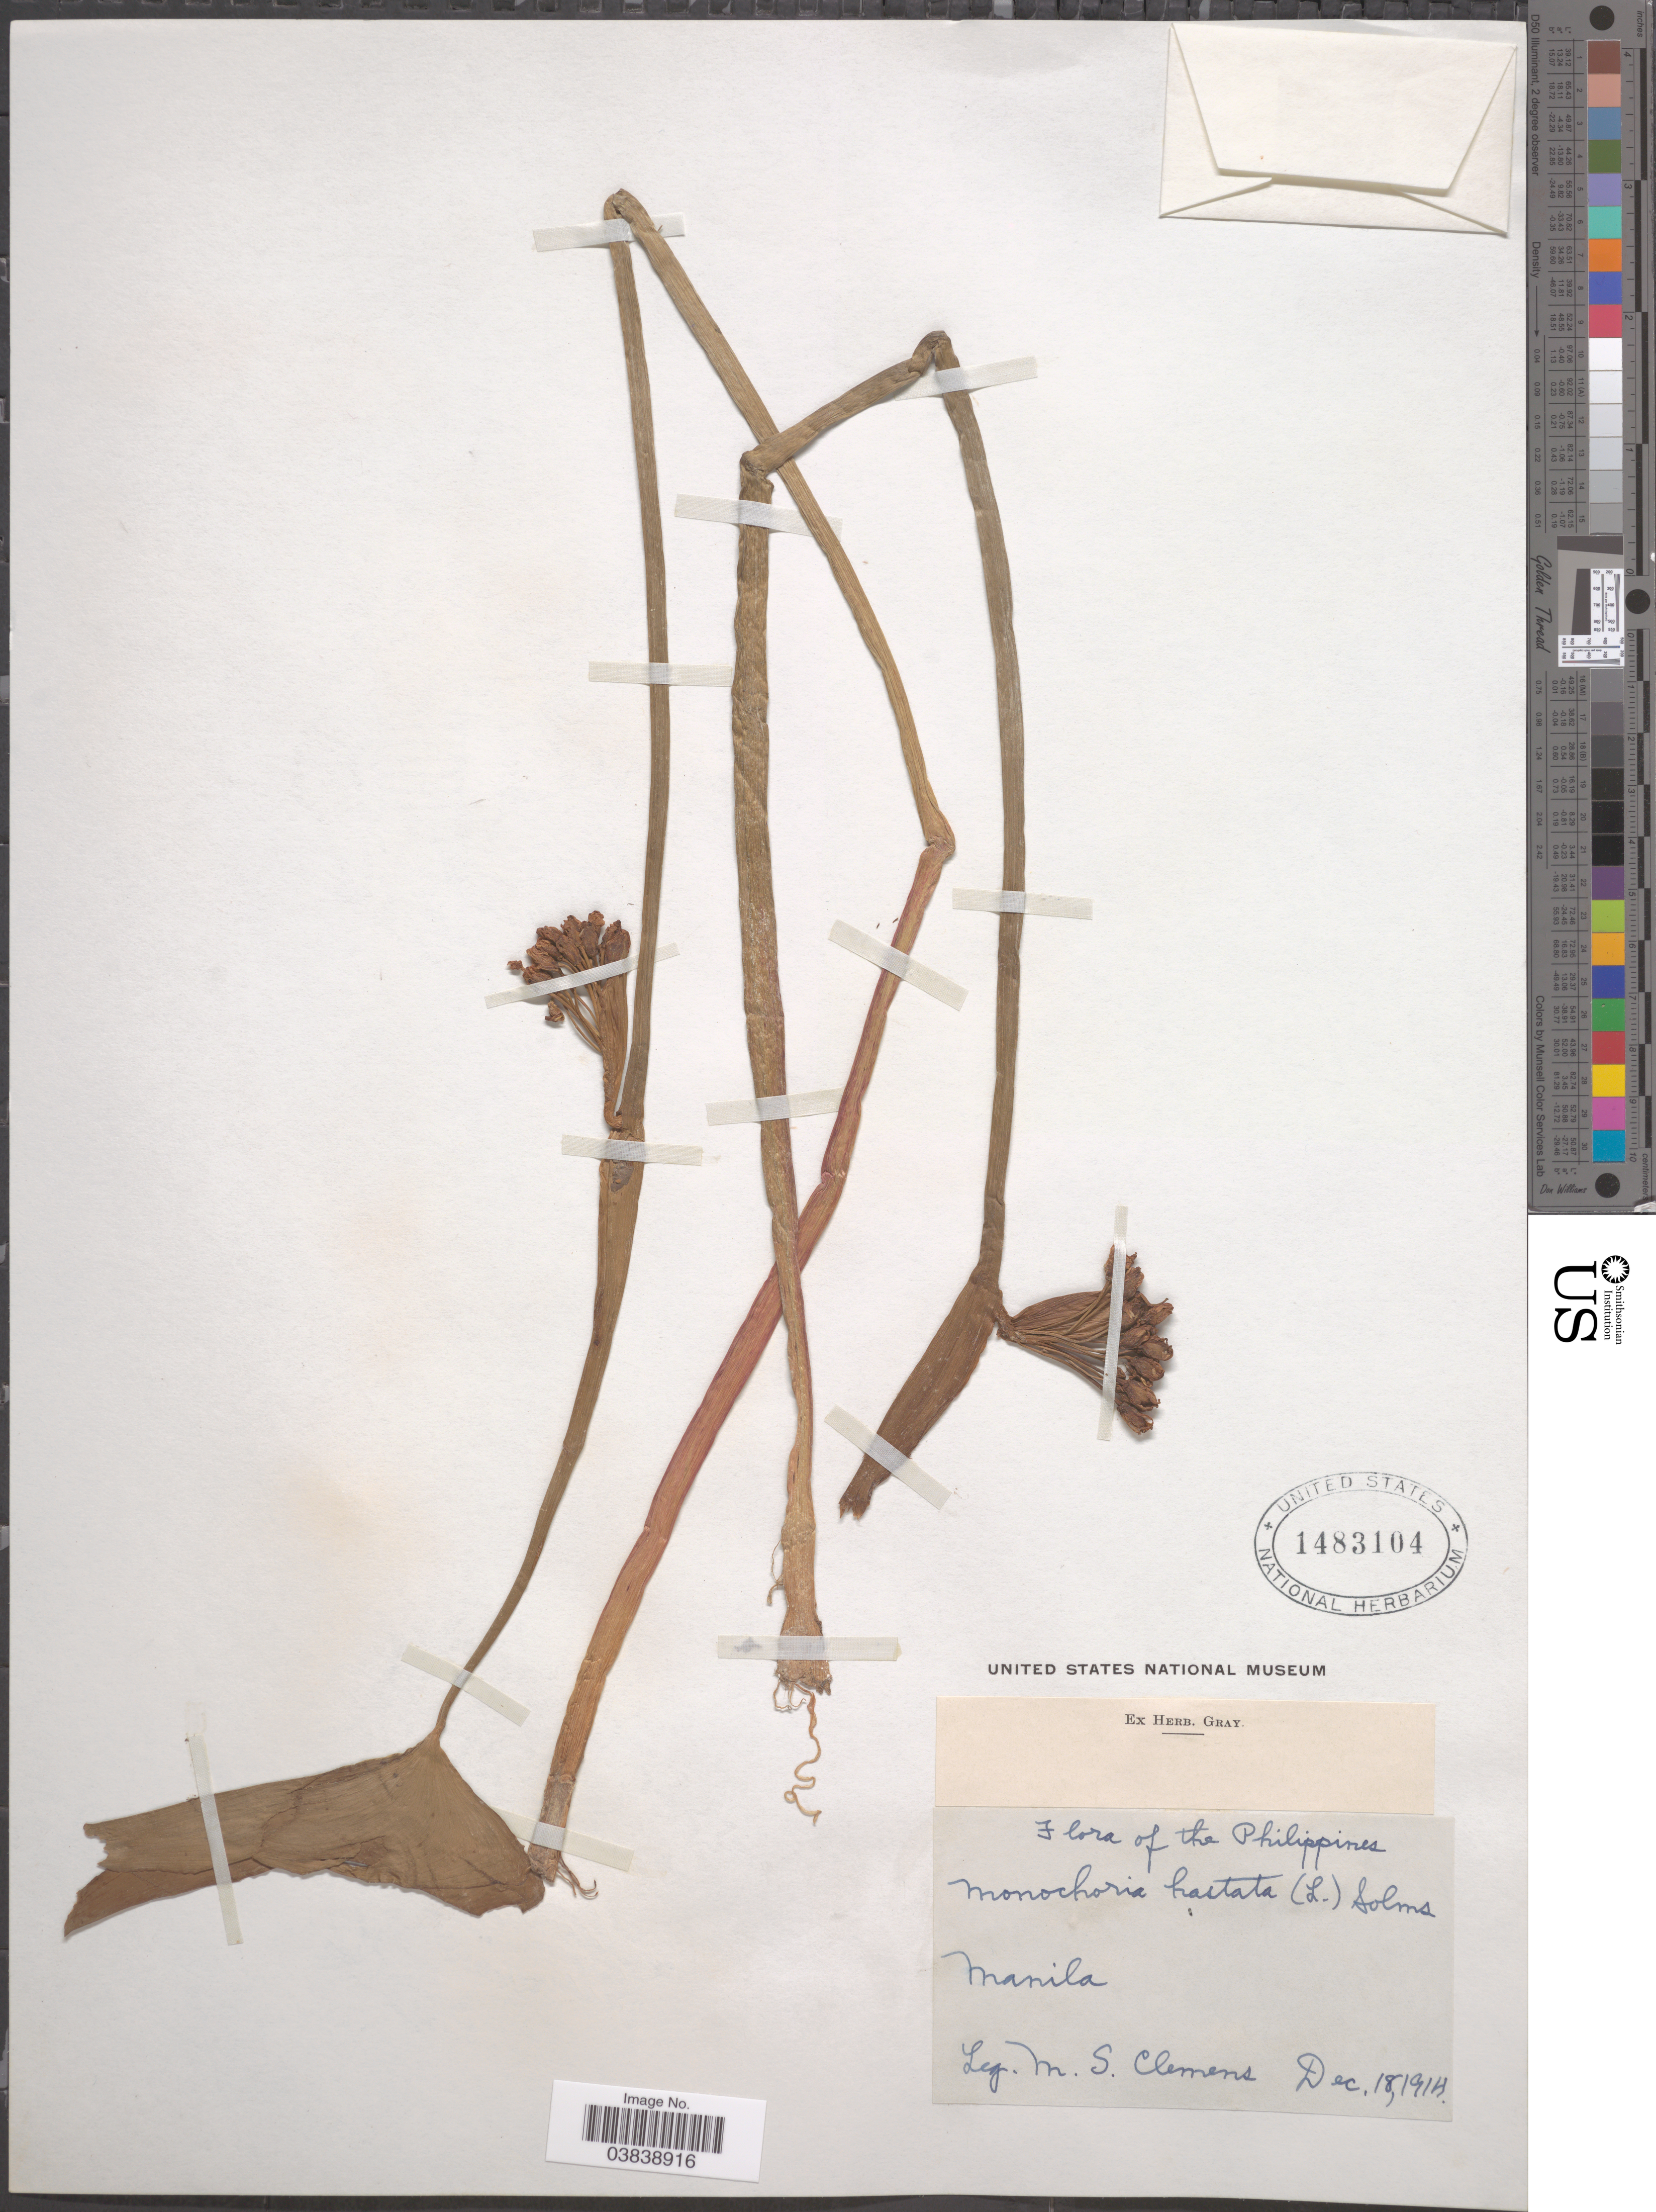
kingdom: Plantae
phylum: Tracheophyta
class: Liliopsida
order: Commelinales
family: Pontederiaceae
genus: Monochoria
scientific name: Monochoria hastata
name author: (L.) Solms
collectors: M. S. Clemens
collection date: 1914-12-18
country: Philippines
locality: Manila.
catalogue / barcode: US 1483104